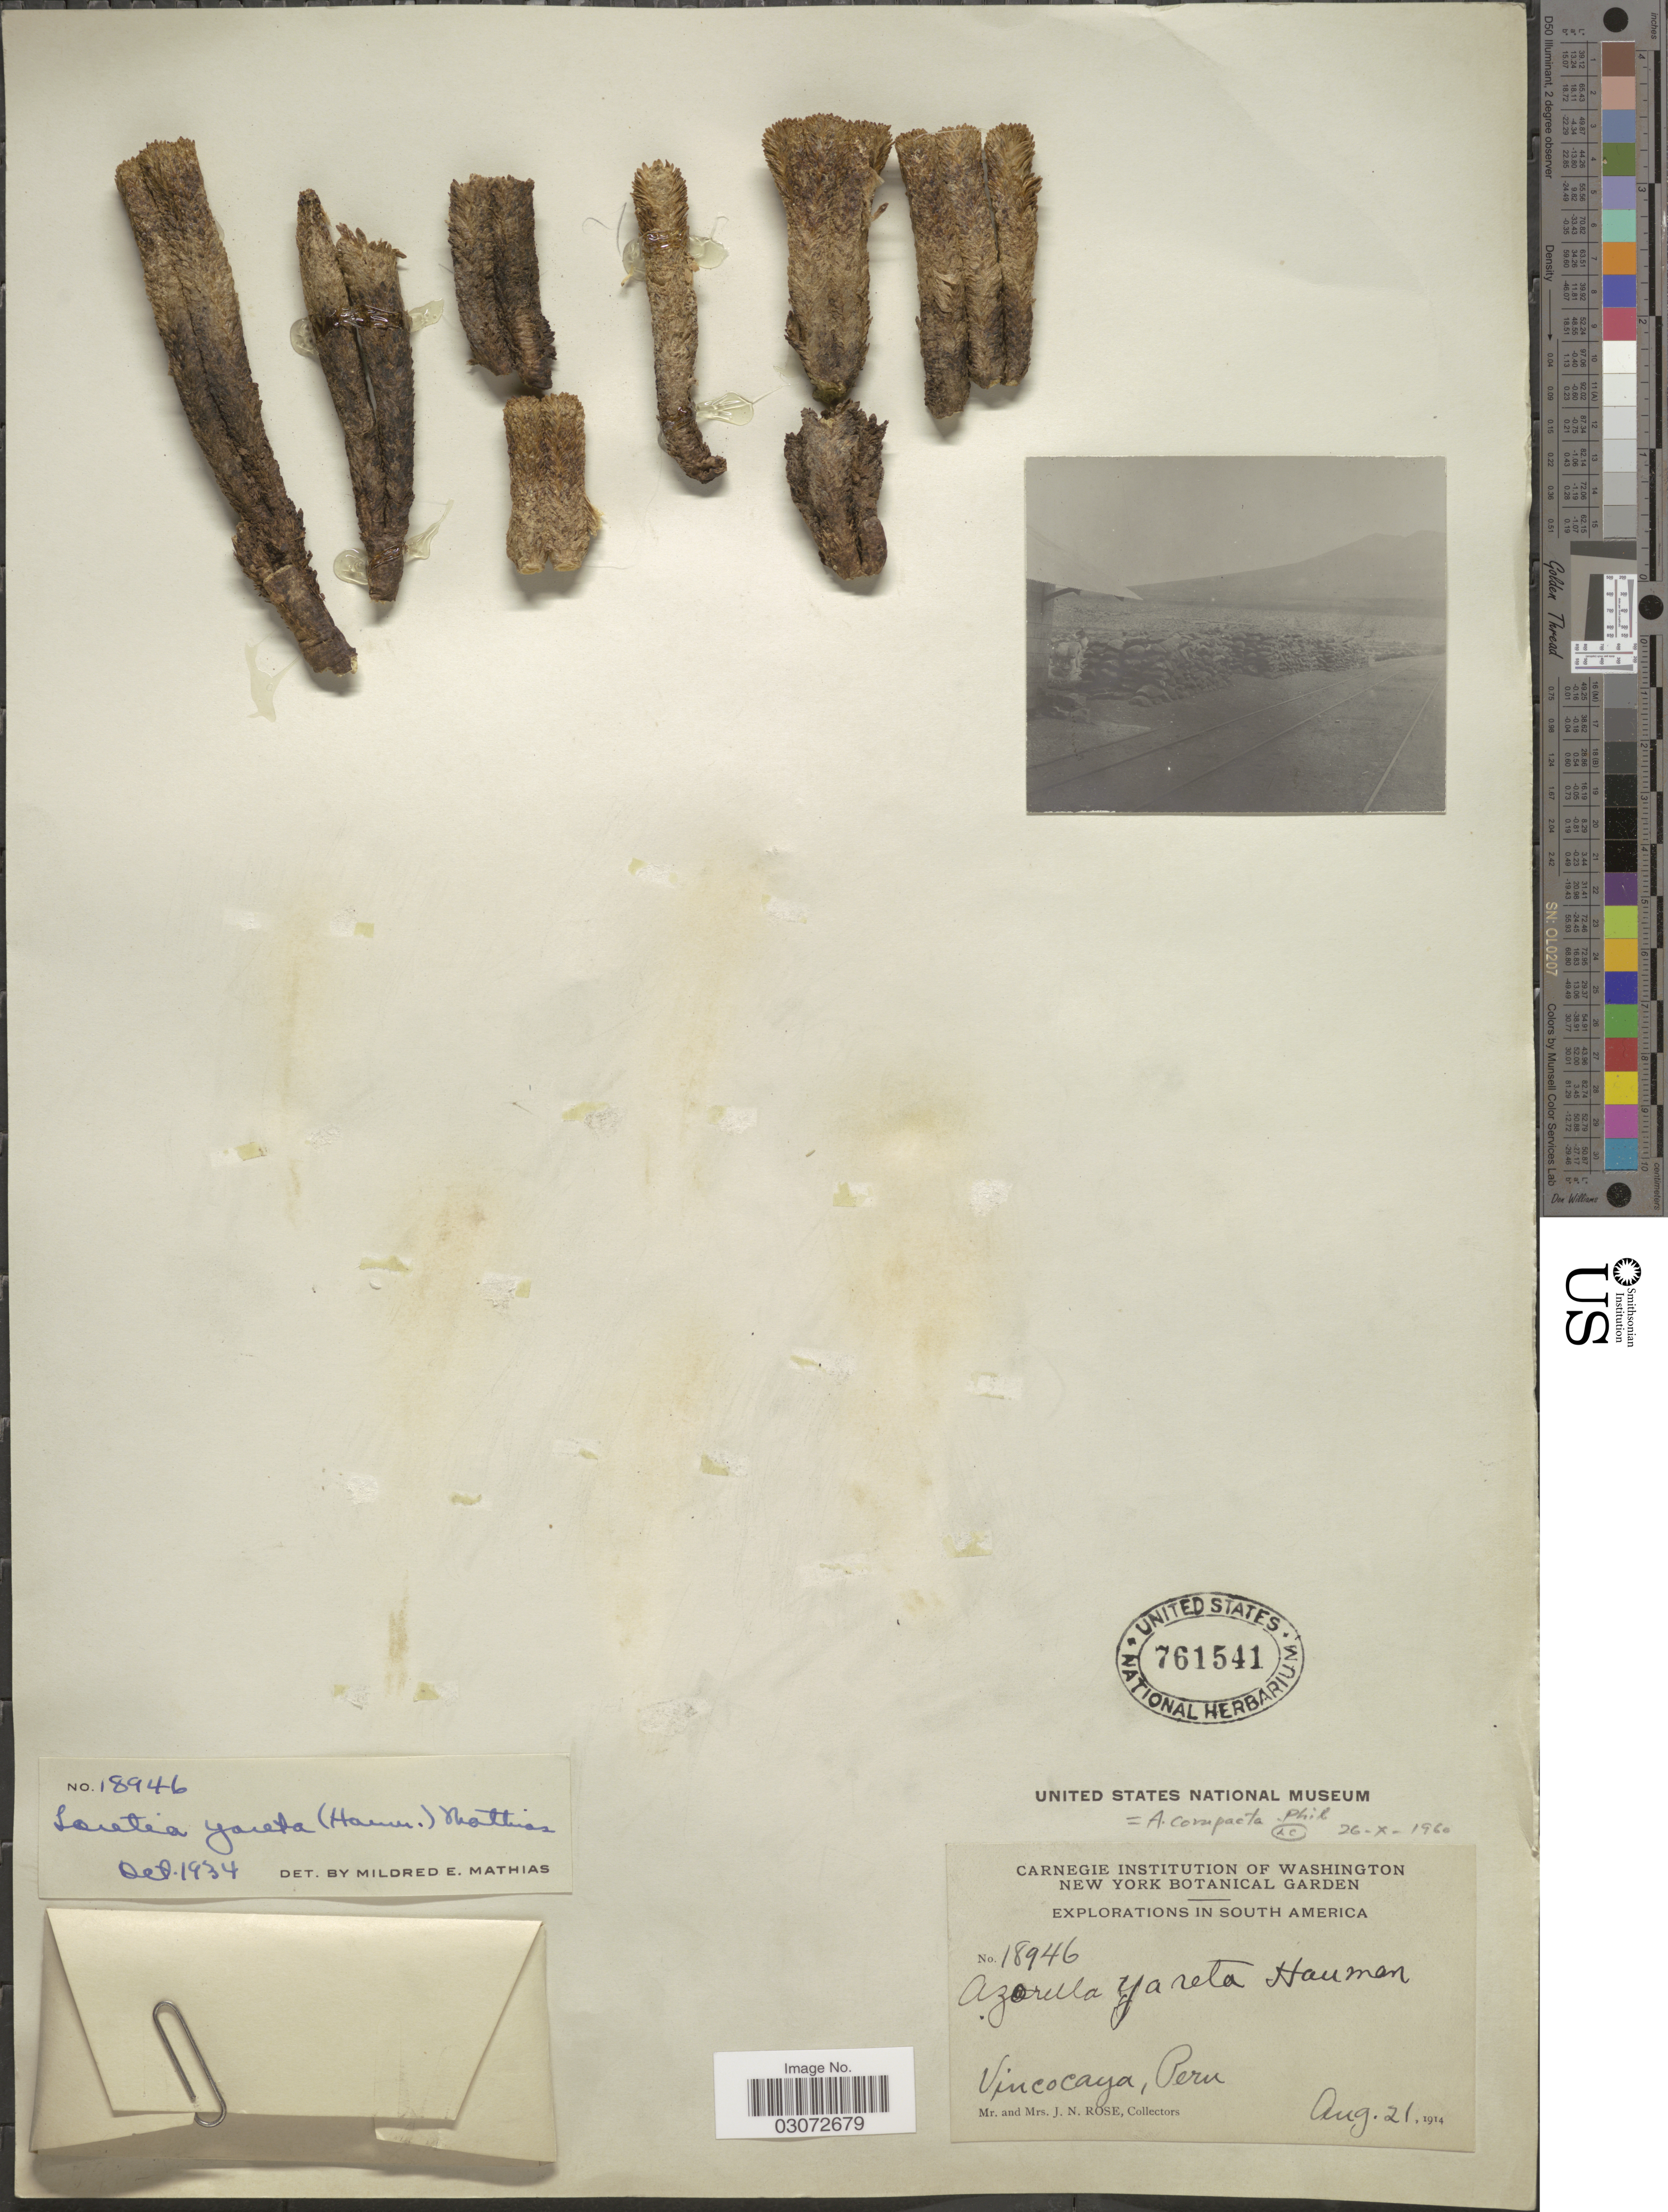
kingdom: Plantae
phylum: Tracheophyta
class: Magnoliopsida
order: Apiales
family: Apiaceae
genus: Azorella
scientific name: Azorella compacta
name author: Phil.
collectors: J. N. Rose & L. B. Rose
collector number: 18946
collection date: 1914-08-21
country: Peru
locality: Vincocaya.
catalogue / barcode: US 761541